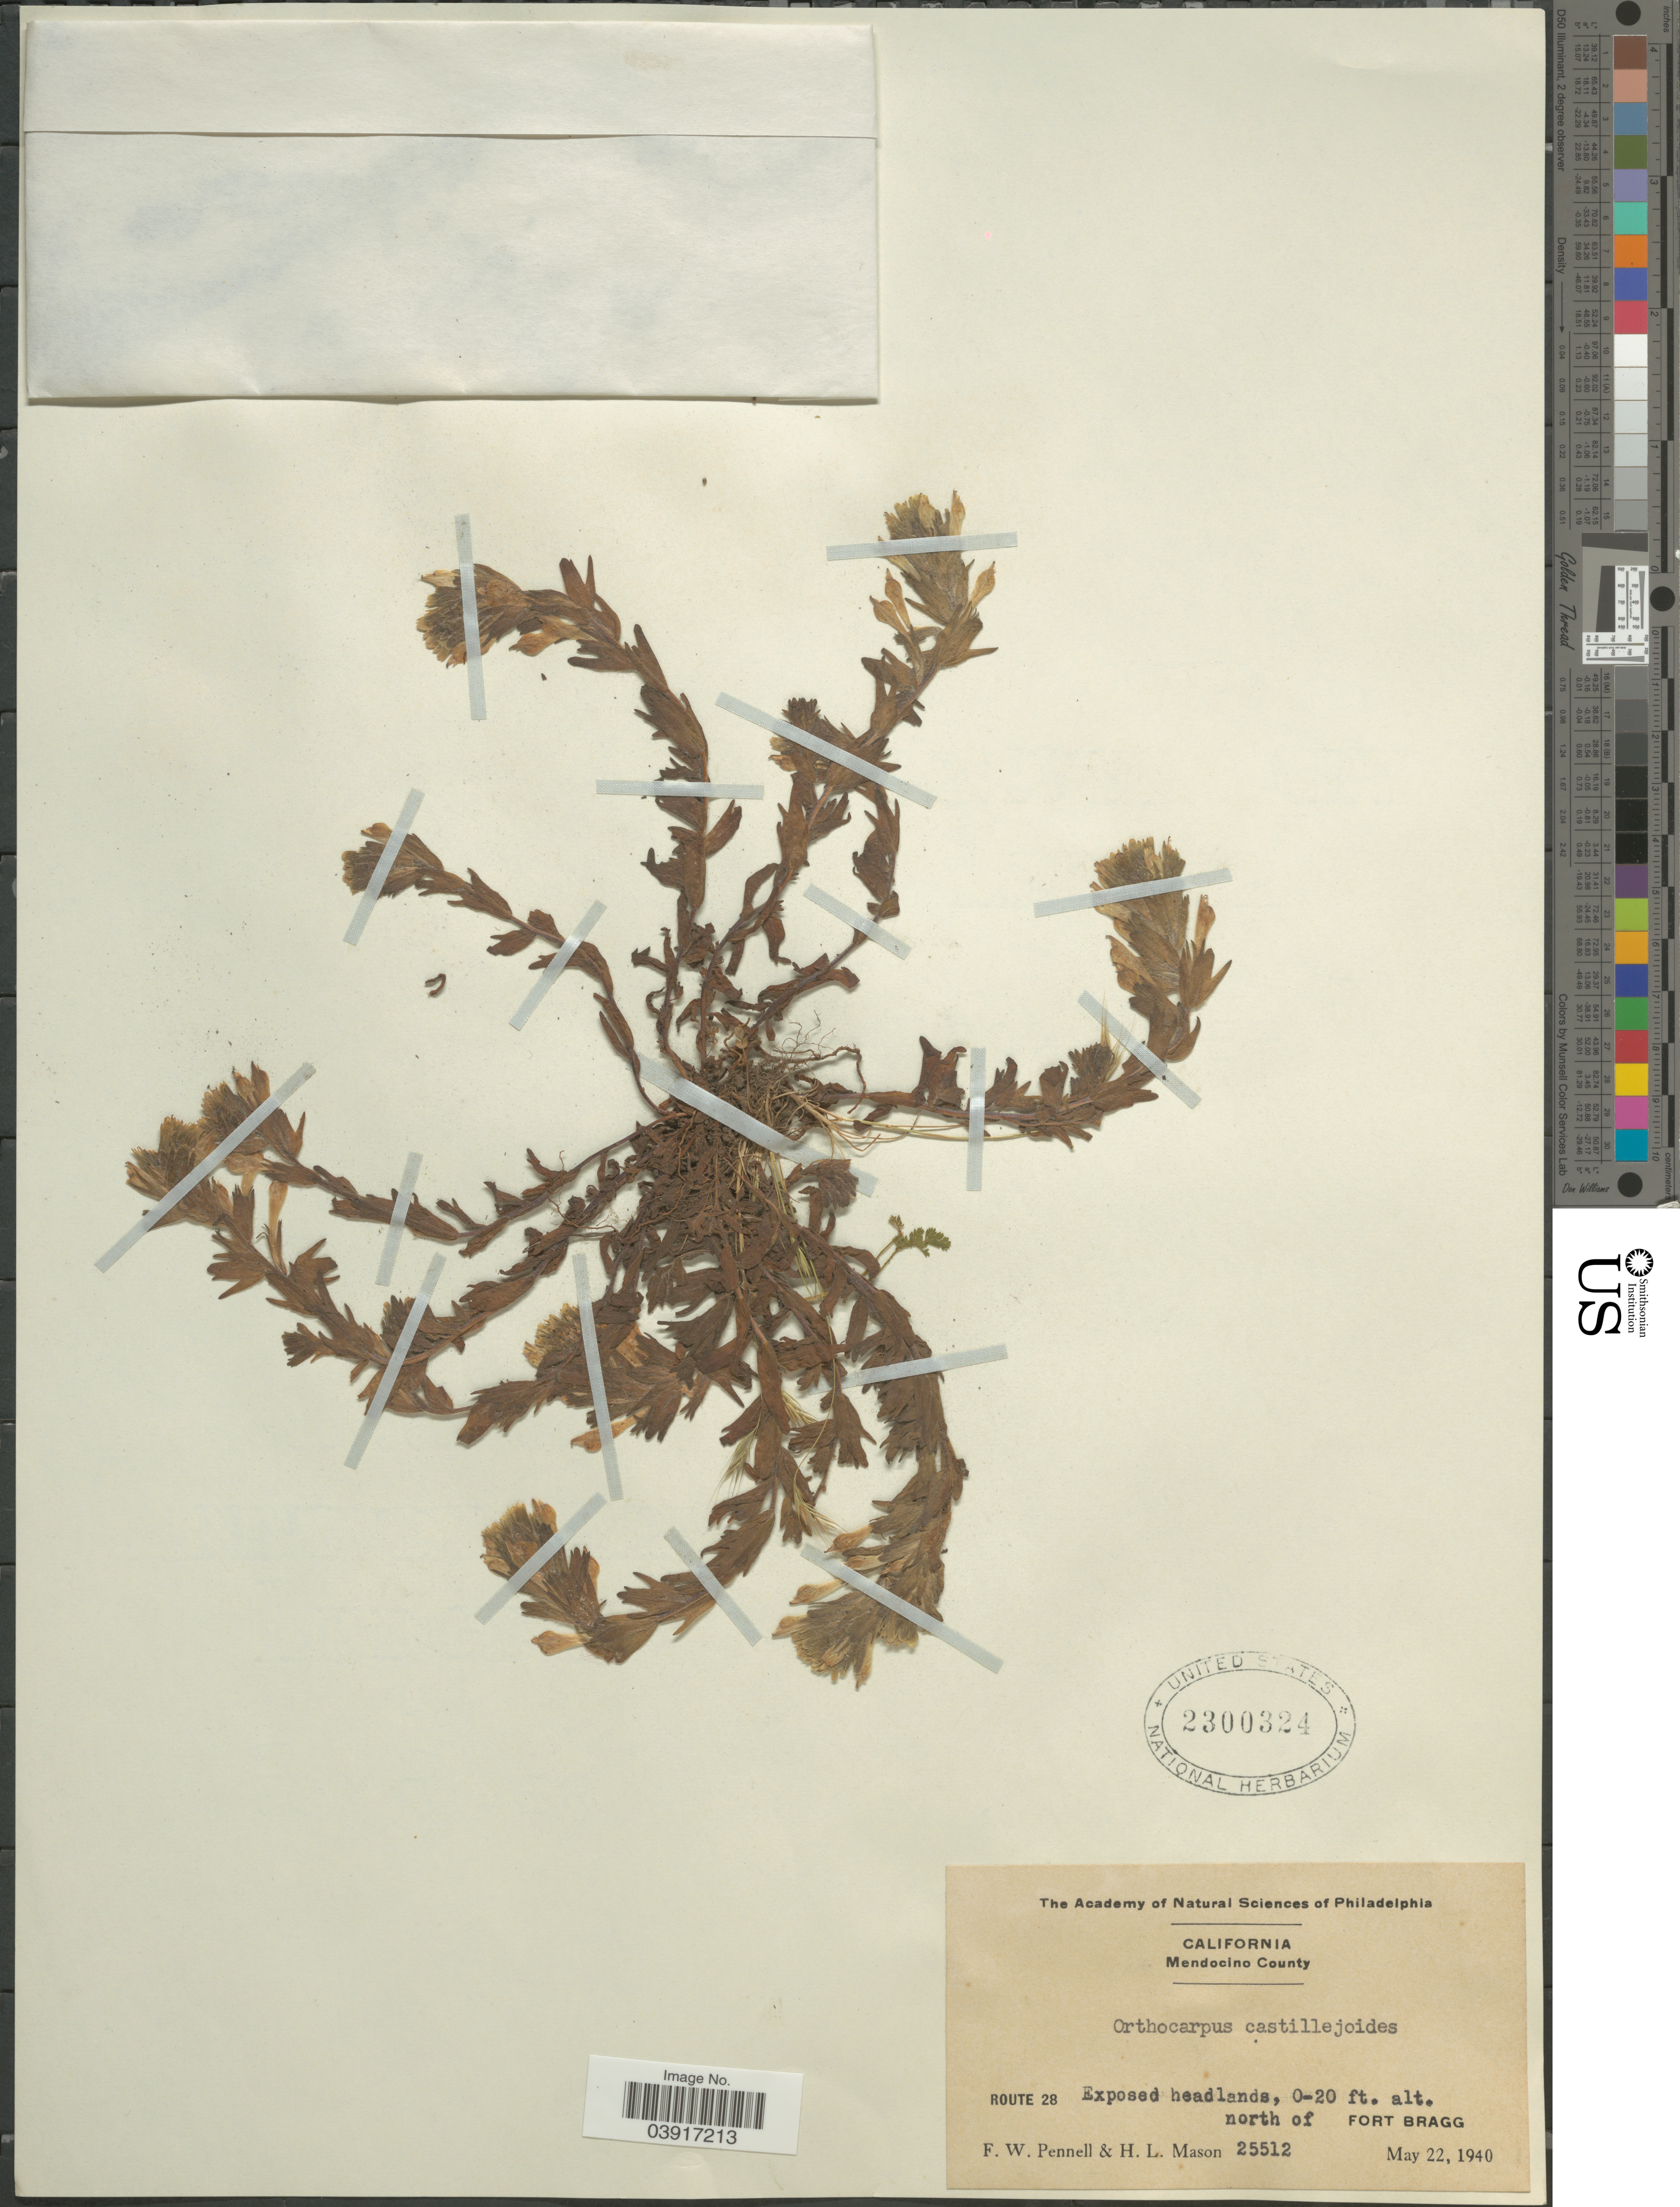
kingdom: Plantae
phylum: Tracheophyta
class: Magnoliopsida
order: Lamiales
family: Orobanchaceae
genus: Orthocarpus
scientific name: Orthocarpus castillejoides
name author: Benth.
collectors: F. W. Pennell & H. L. Mason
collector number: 25512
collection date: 1940-05-22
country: United States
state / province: California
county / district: Mendocino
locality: Mendocino County. Route 28, north of Fort Bragg.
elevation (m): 0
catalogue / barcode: US 2300324